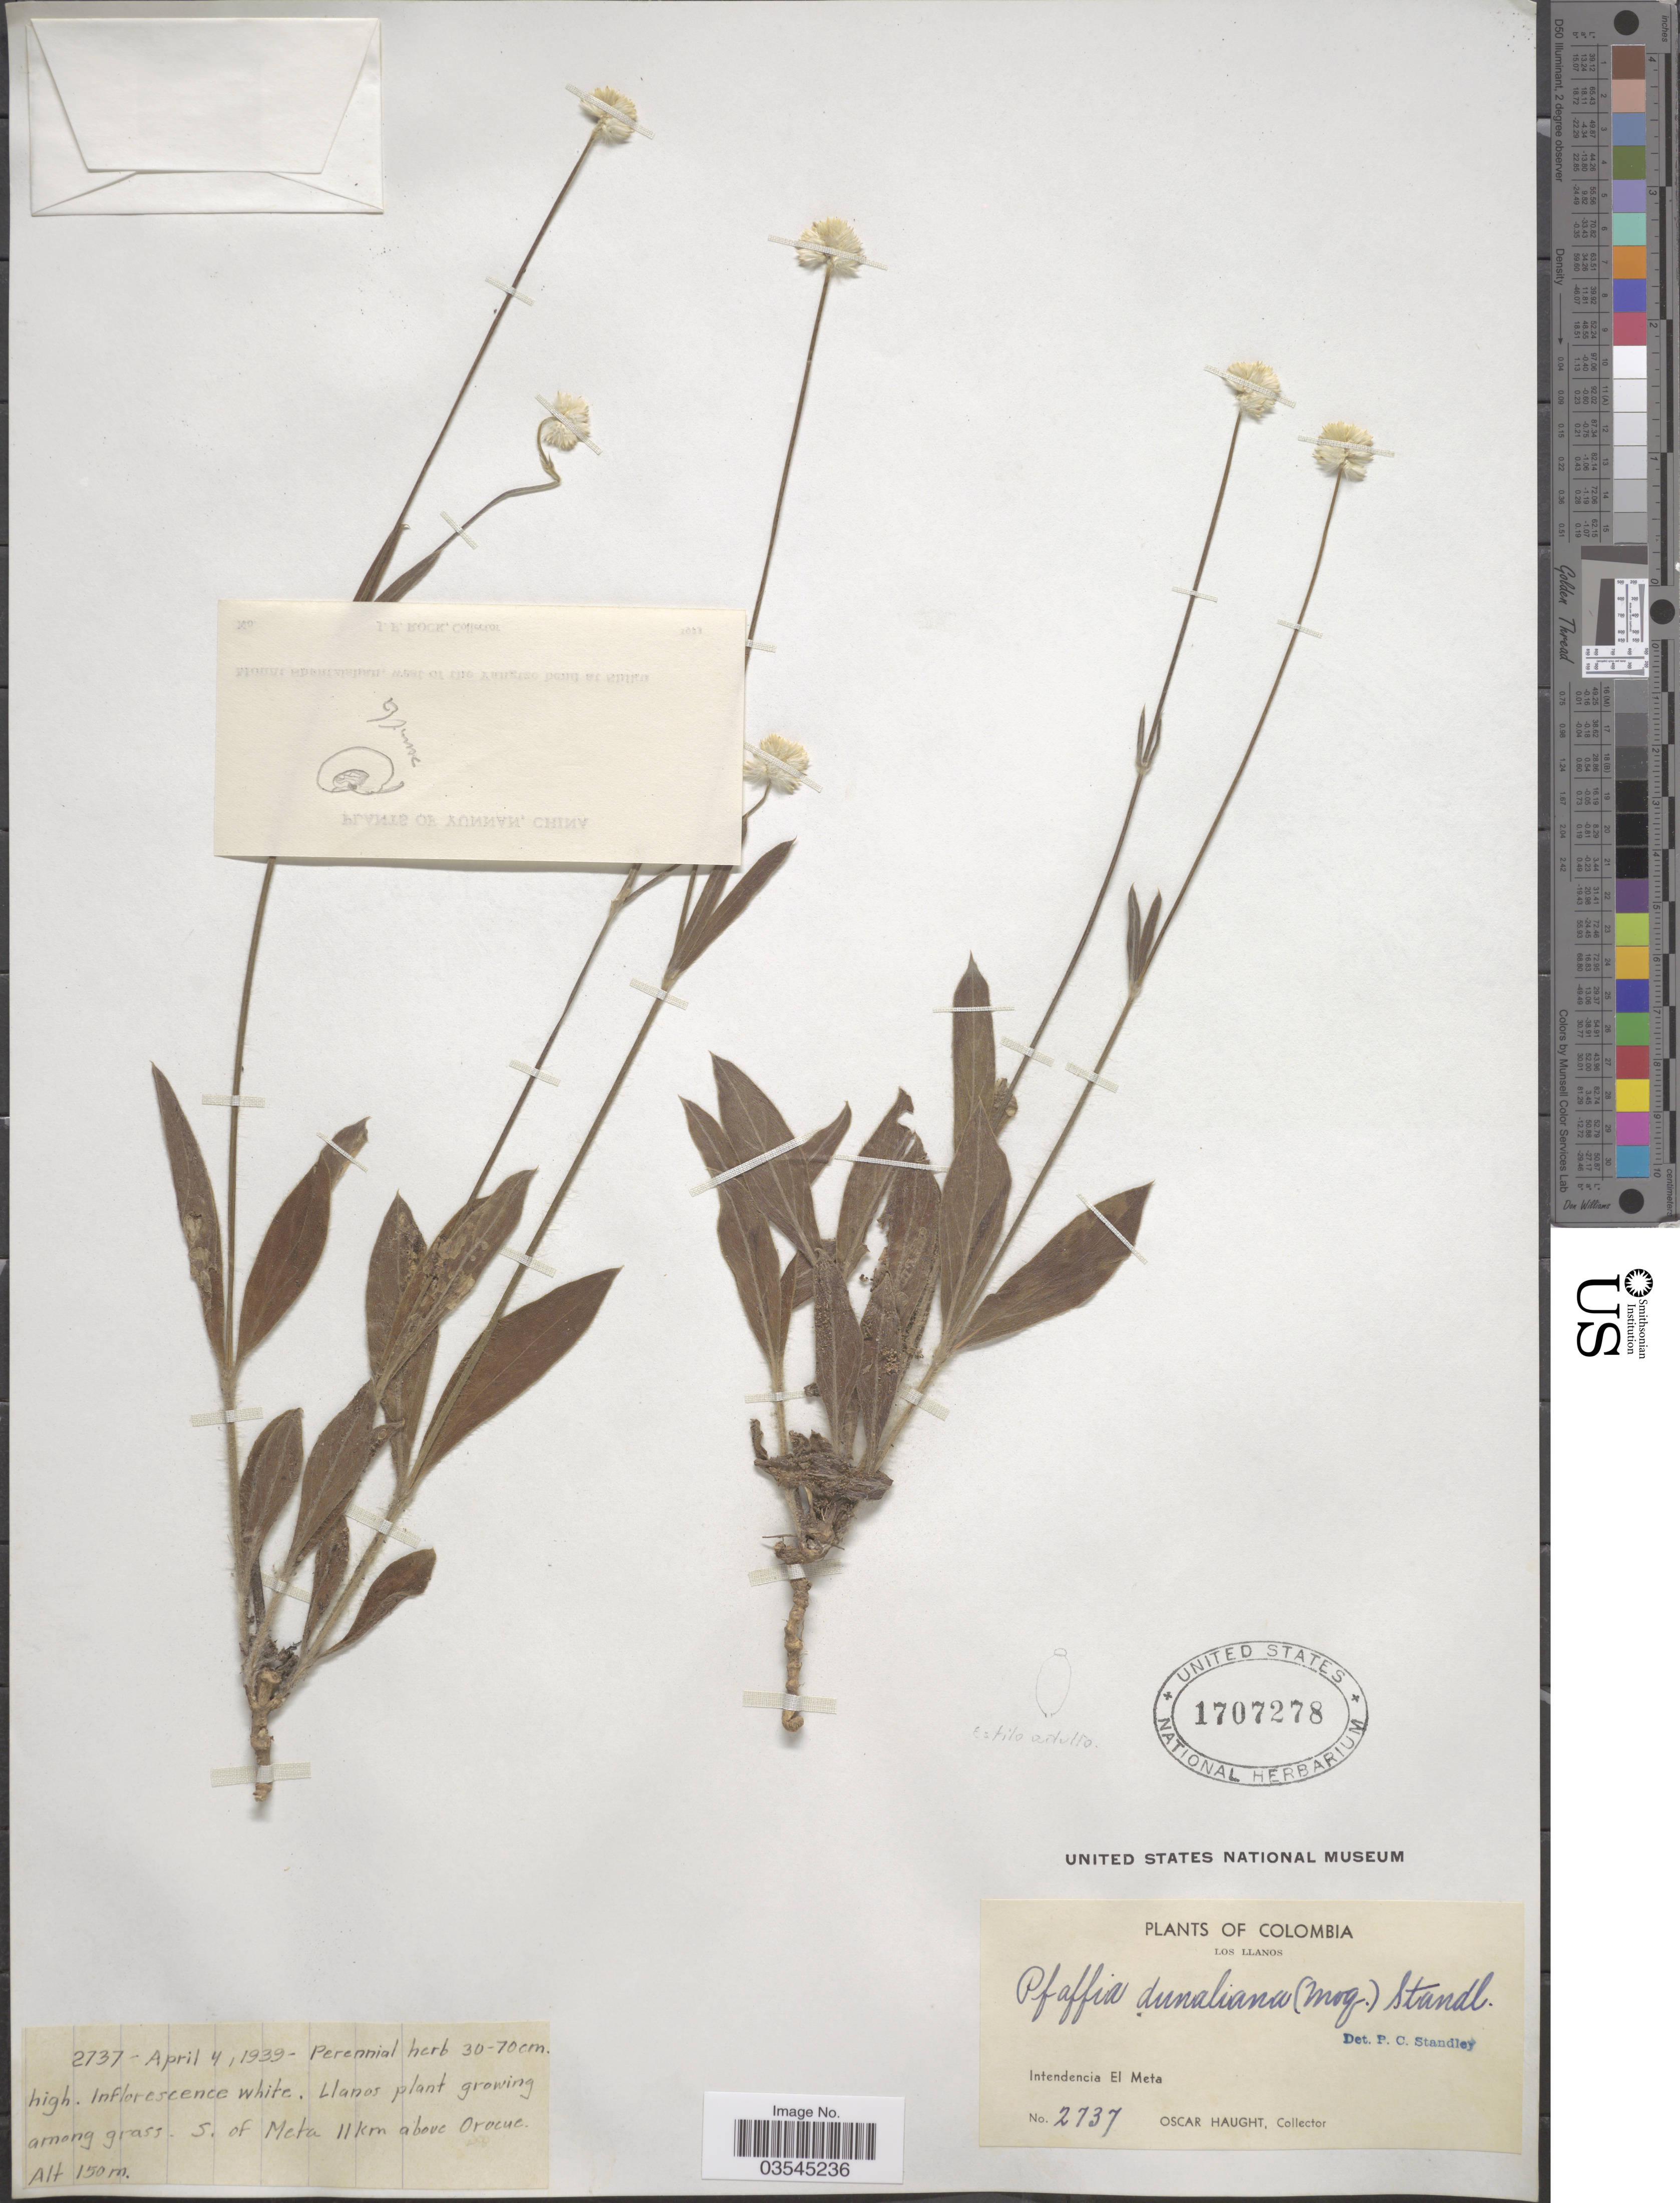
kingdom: Plantae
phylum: Tracheophyta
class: Magnoliopsida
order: Caryophyllales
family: Amaranthaceae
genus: Pfaffia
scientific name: Pfaffia glomerata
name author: (Spreng.) Pedersen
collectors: O. L. Haught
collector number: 2737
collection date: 1939-04-04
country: Colombia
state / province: Meta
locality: Los Llanos. Intendencia El Meta. S. of Meta 11 km above Orocue.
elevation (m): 150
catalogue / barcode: US 1707278